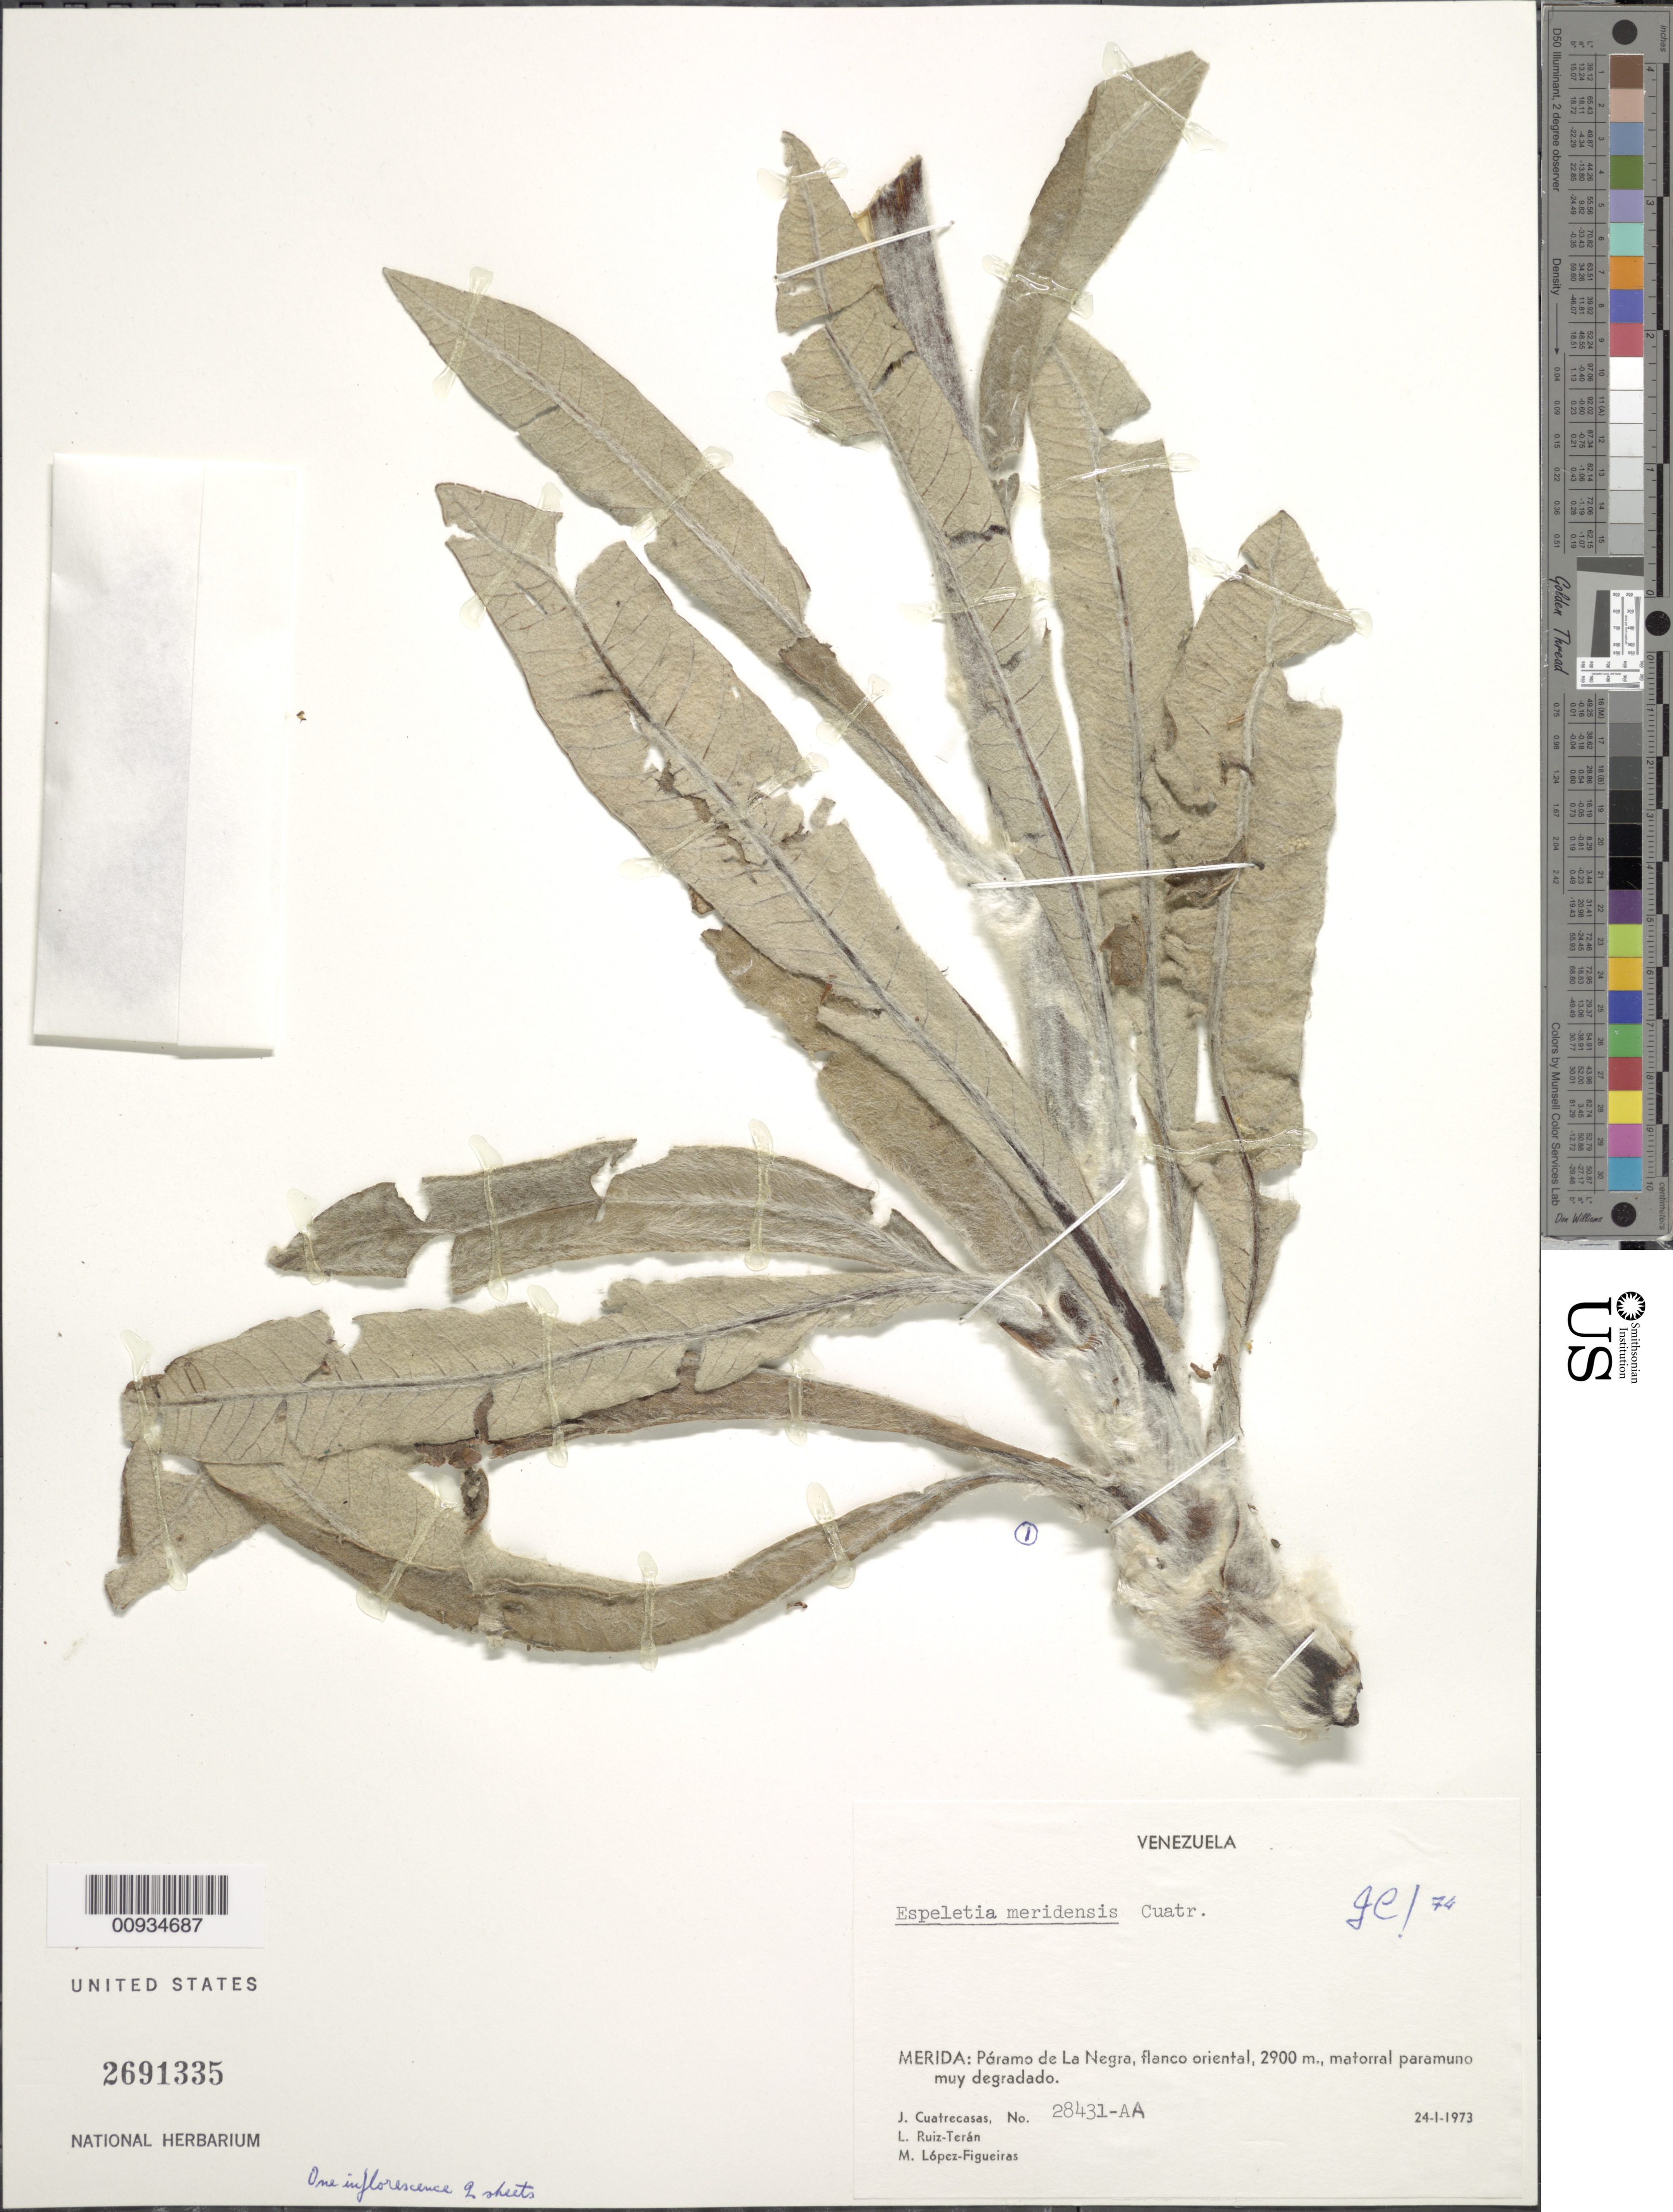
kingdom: Plantae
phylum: Tracheophyta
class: Magnoliopsida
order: Asterales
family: Asteraceae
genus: Espeletiopsis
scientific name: Espeletiopsis meridensis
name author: (Cuatrec.) Cuatrec.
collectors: J. Cuatrecasas, L. E. Ruíz-Terán & M. López Figueiras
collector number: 28431-AA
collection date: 1973-01-24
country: Venezuela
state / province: Mérida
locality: Merida: Paramo de La Negra,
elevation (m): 2900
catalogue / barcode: US 2691335